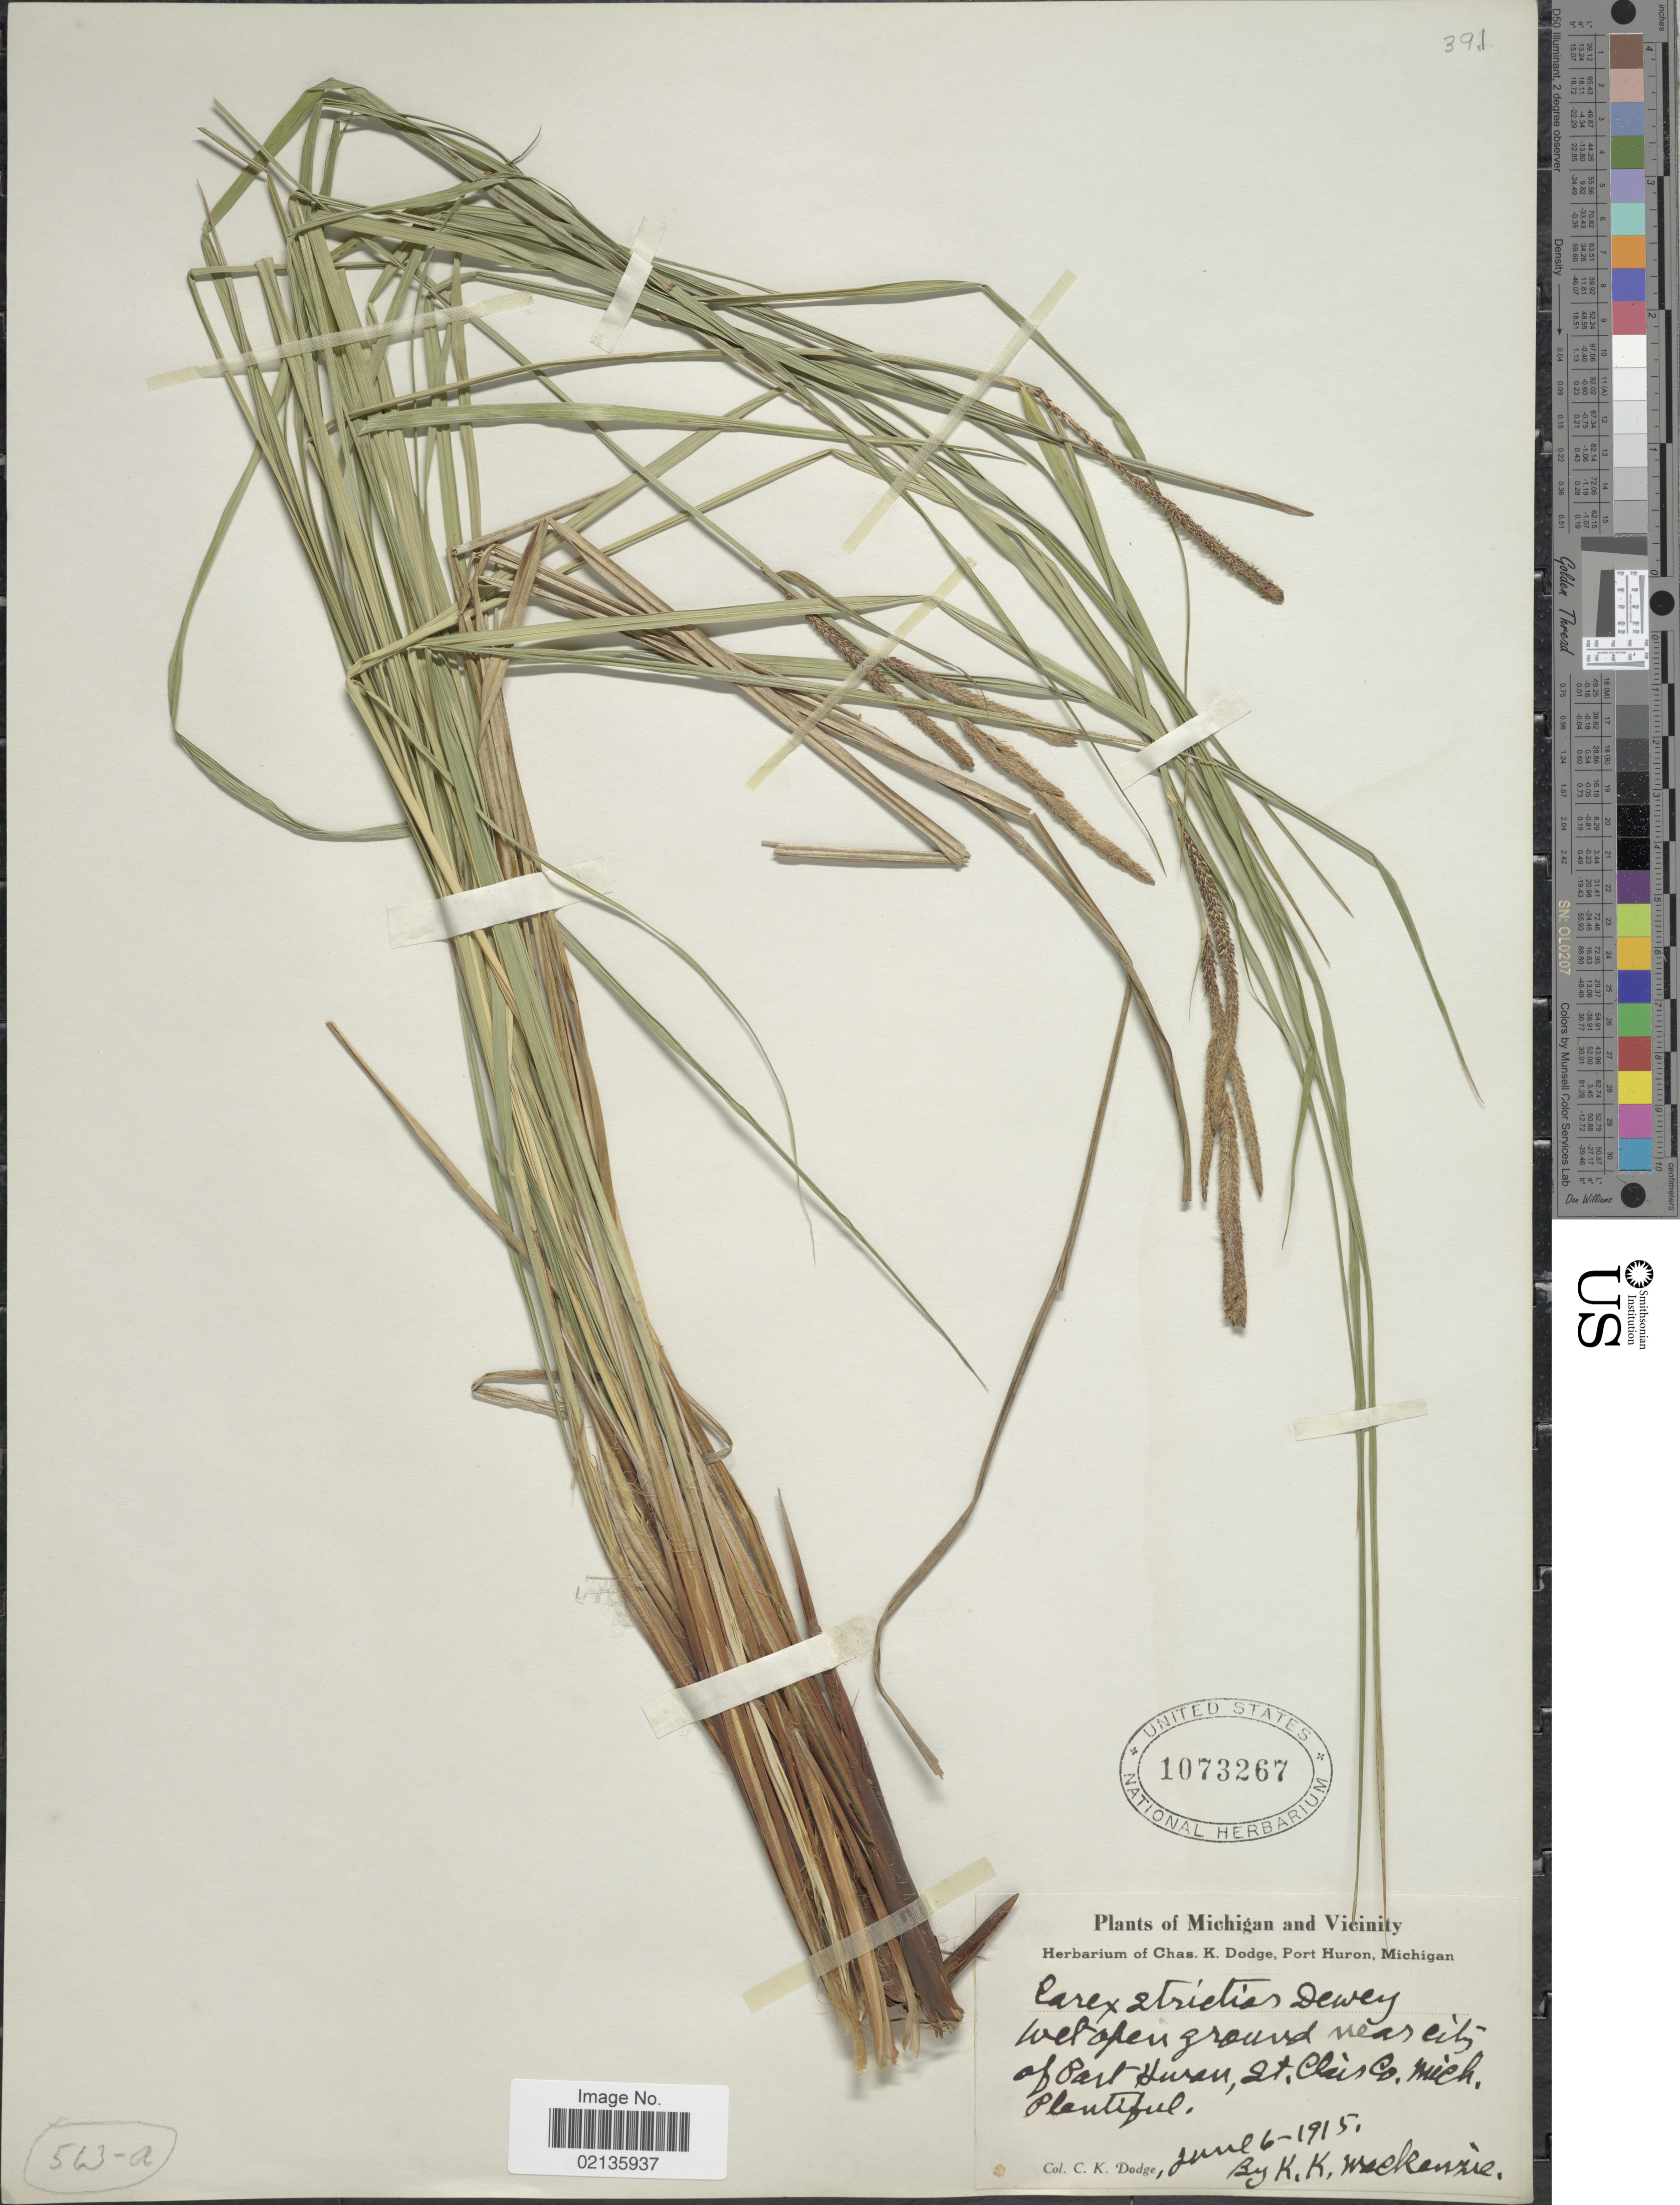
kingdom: Plantae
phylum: Tracheophyta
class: Liliopsida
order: Poales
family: Cyperaceae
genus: Carex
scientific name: Carex stricta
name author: Lam.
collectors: K. K. Mackenzie & C. Dodge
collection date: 1915-06-06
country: United States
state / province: Michigan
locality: Michigan and Vicinity, wet open ground near city of Port Huron, St. Clair Co., Mich.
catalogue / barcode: US 1073267